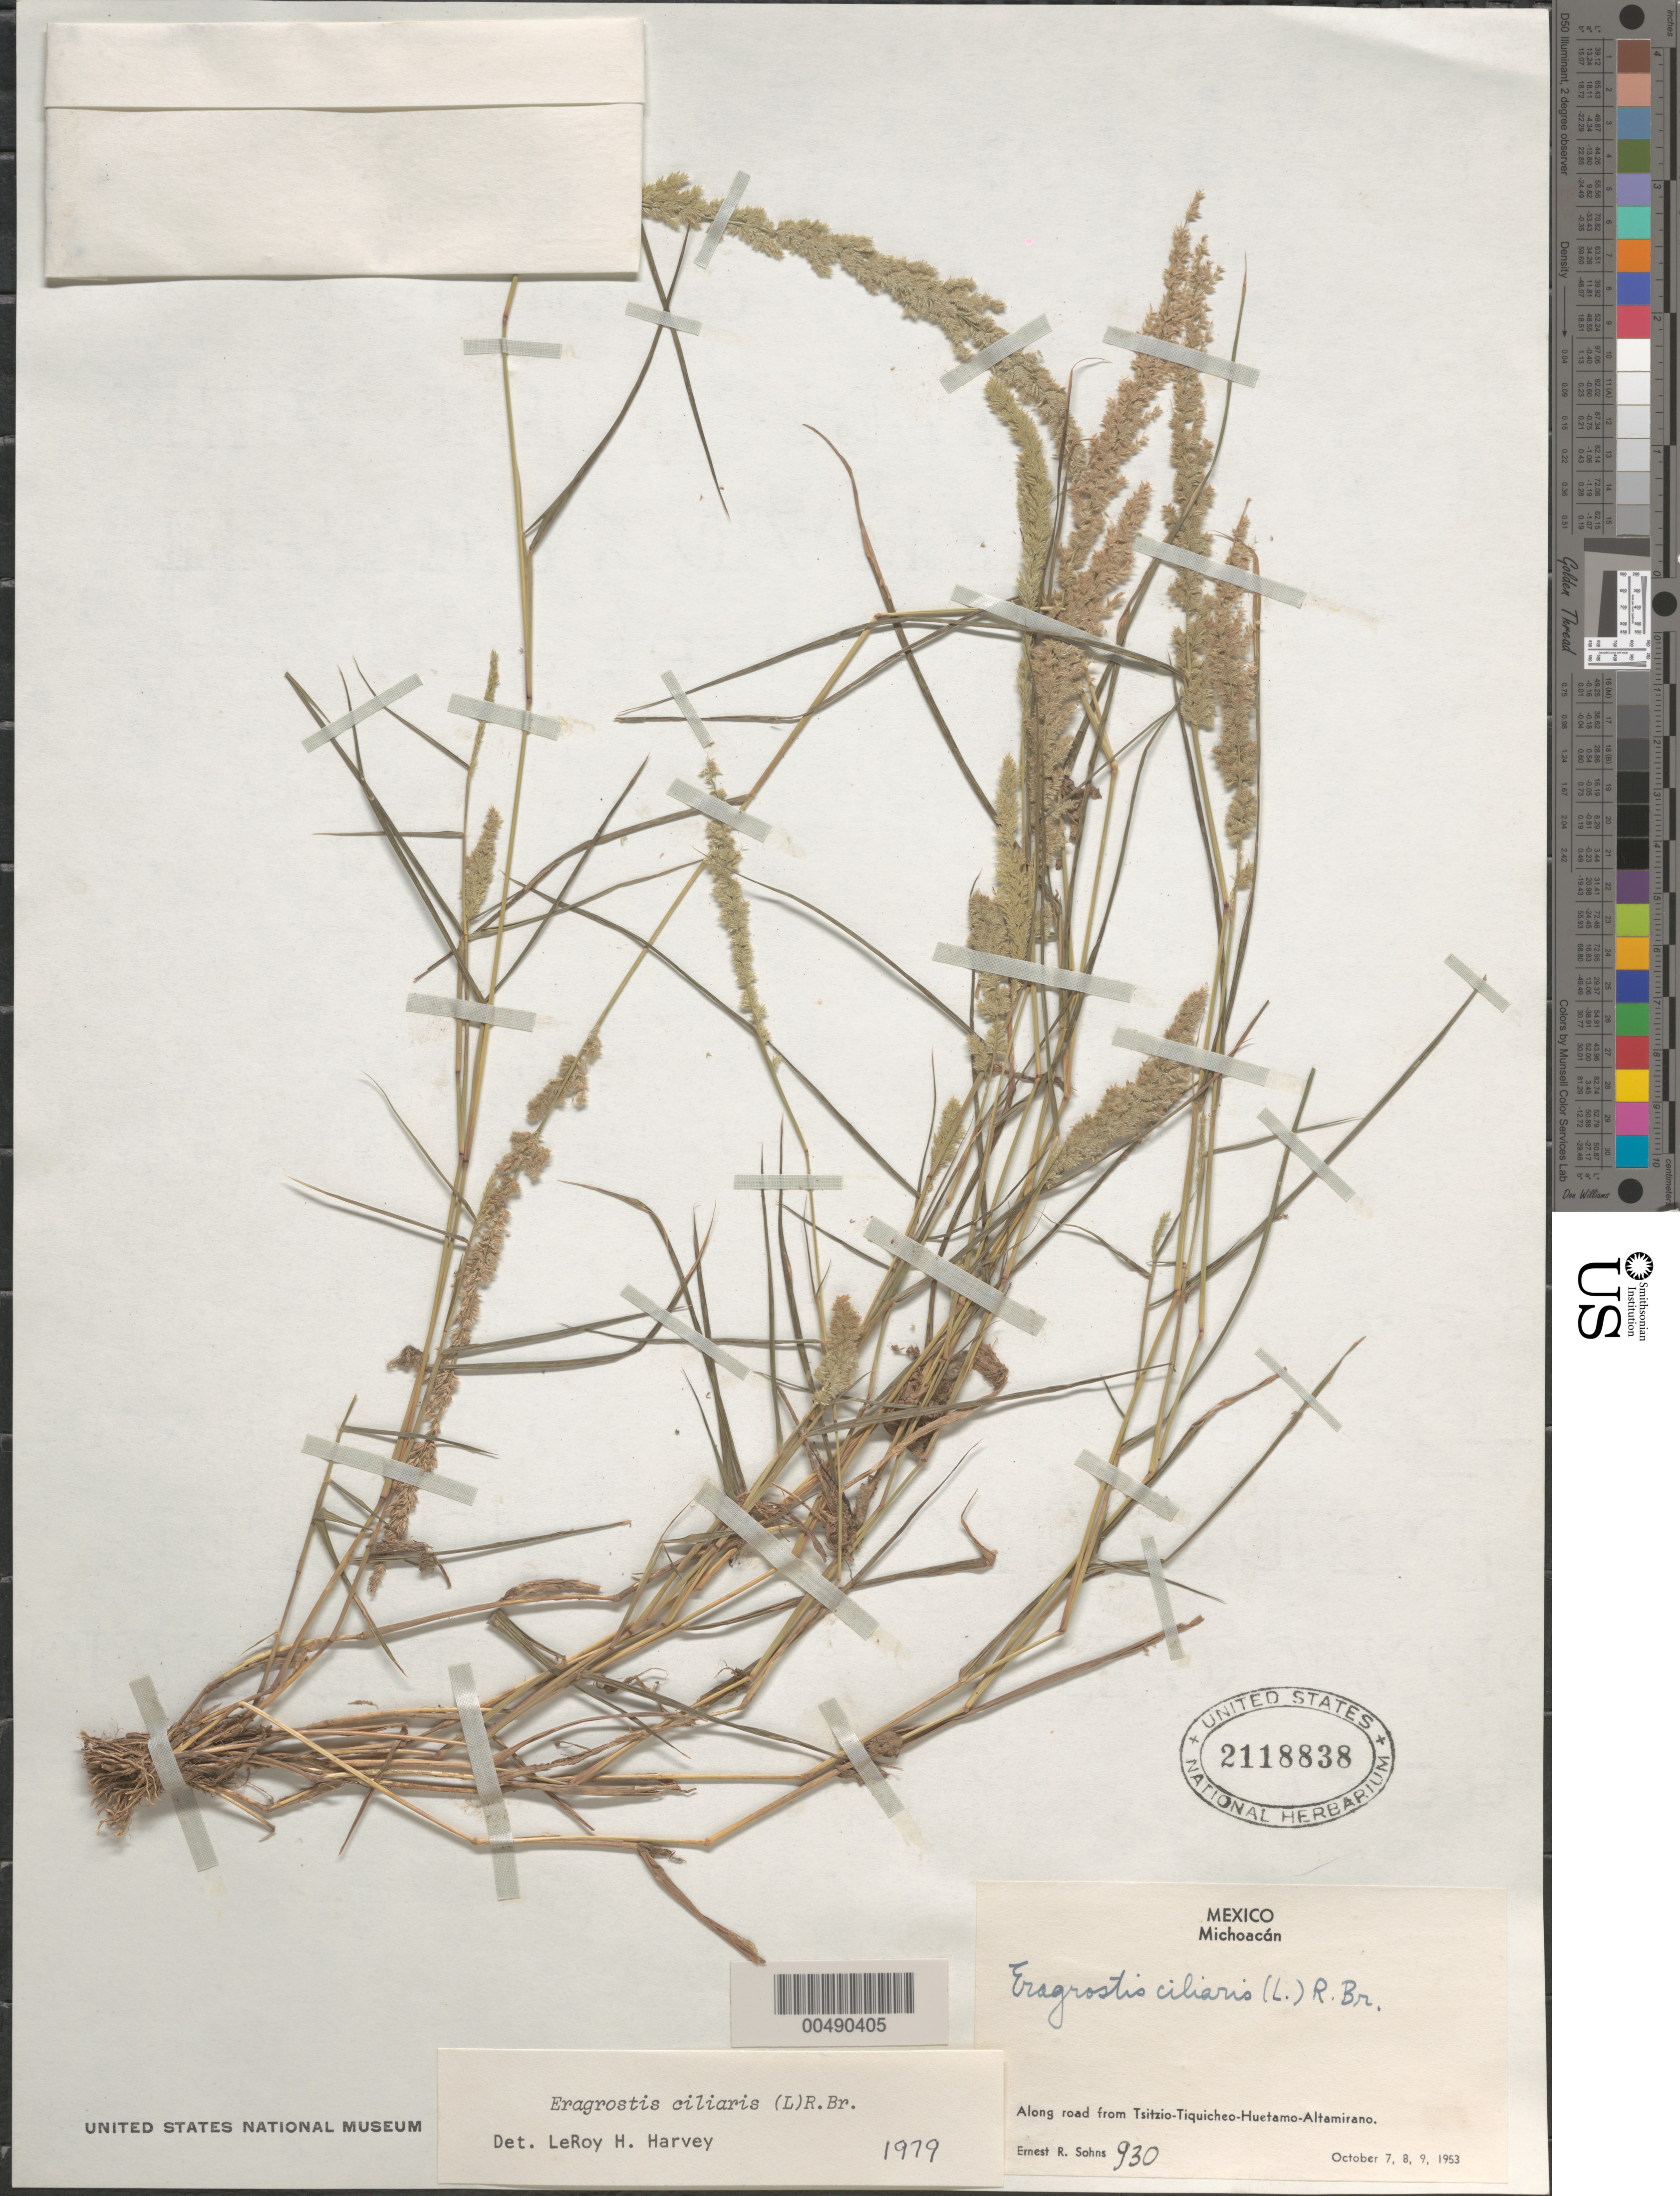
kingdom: Plantae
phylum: Tracheophyta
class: Liliopsida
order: Poales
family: Poaceae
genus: Eragrostis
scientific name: Eragrostis ciliaris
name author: (L.) R. Br.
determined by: Harvey, L. H.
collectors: E. R. Sohns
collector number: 930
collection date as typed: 7 Oct 1953 to 9 Oct 1953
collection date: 1953-10-07/1953-10-09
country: Mexico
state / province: Michoacán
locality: Along rd from Txitzio-Tiquicheo-Huetamo-Altamirano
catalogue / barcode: US 2118838